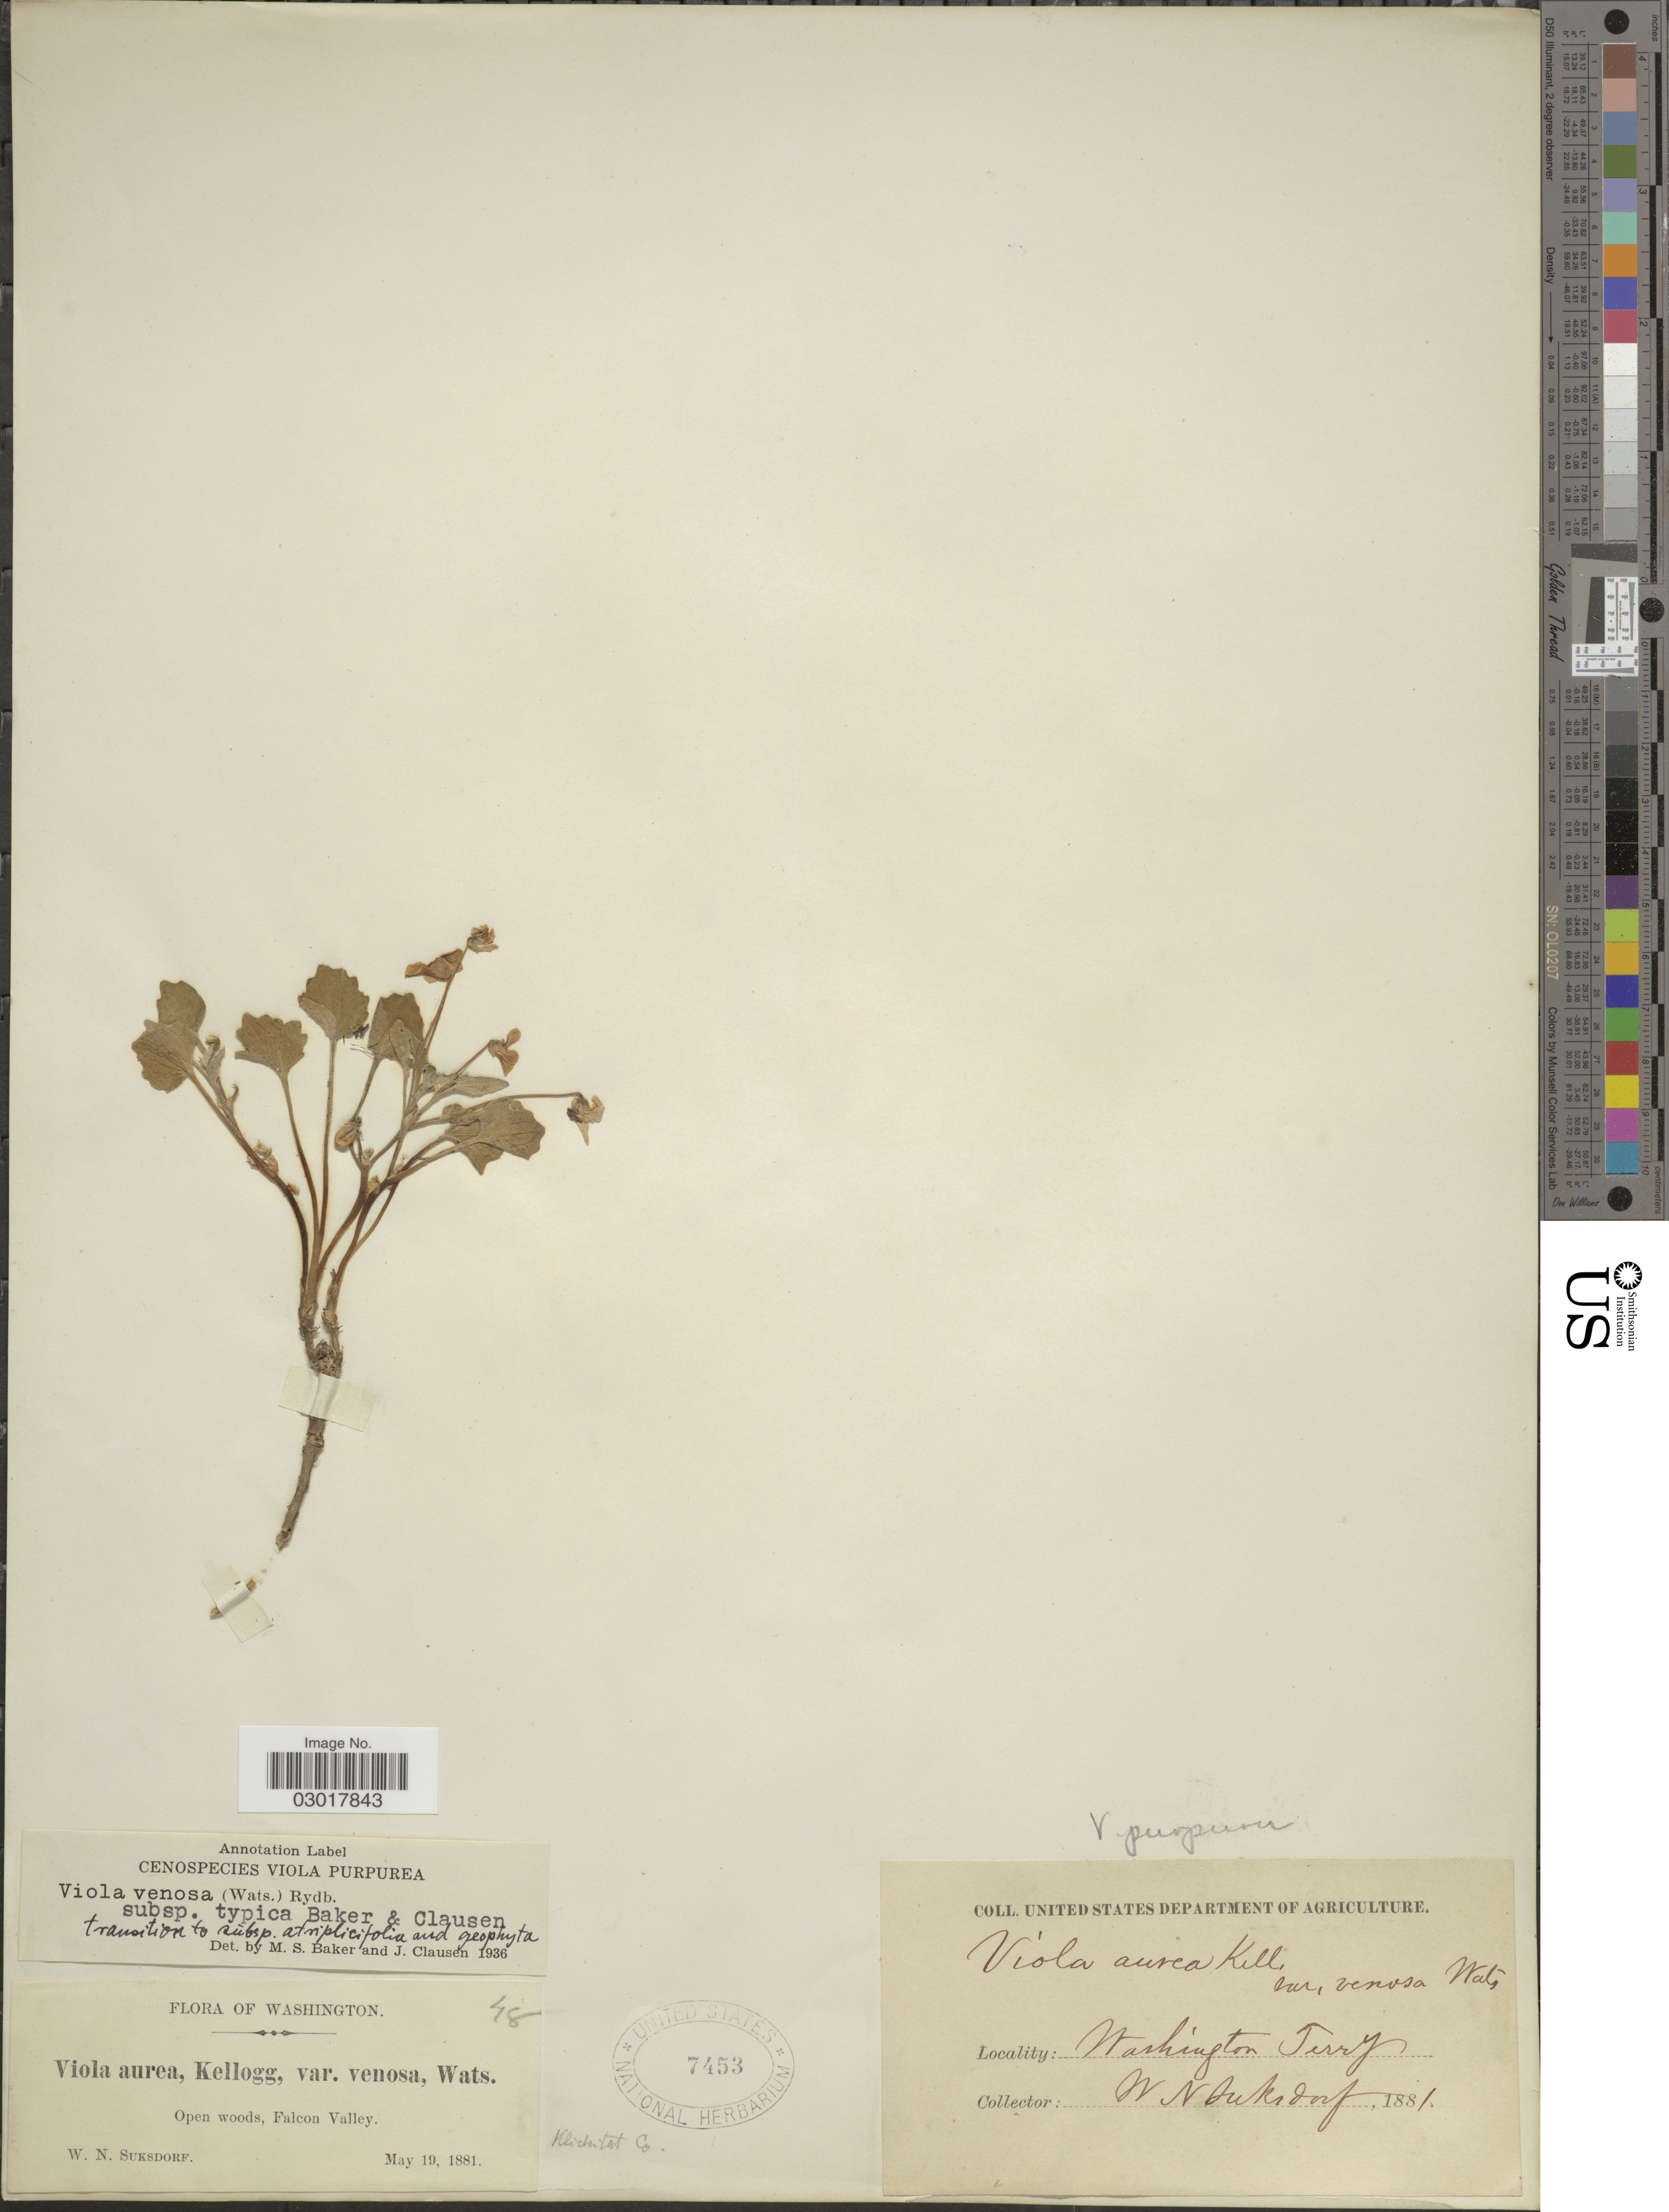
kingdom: Plantae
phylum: Tracheophyta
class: Magnoliopsida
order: Malpighiales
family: Violaceae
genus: Viola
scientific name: Viola venosa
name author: (S. Watson) Rydb.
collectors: W. N. Suksdorf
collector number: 48?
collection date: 1881-05-19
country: United States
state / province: Washington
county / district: Klickitat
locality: Open woods. Falcon Valley. Klickitat Co.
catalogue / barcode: US 7453